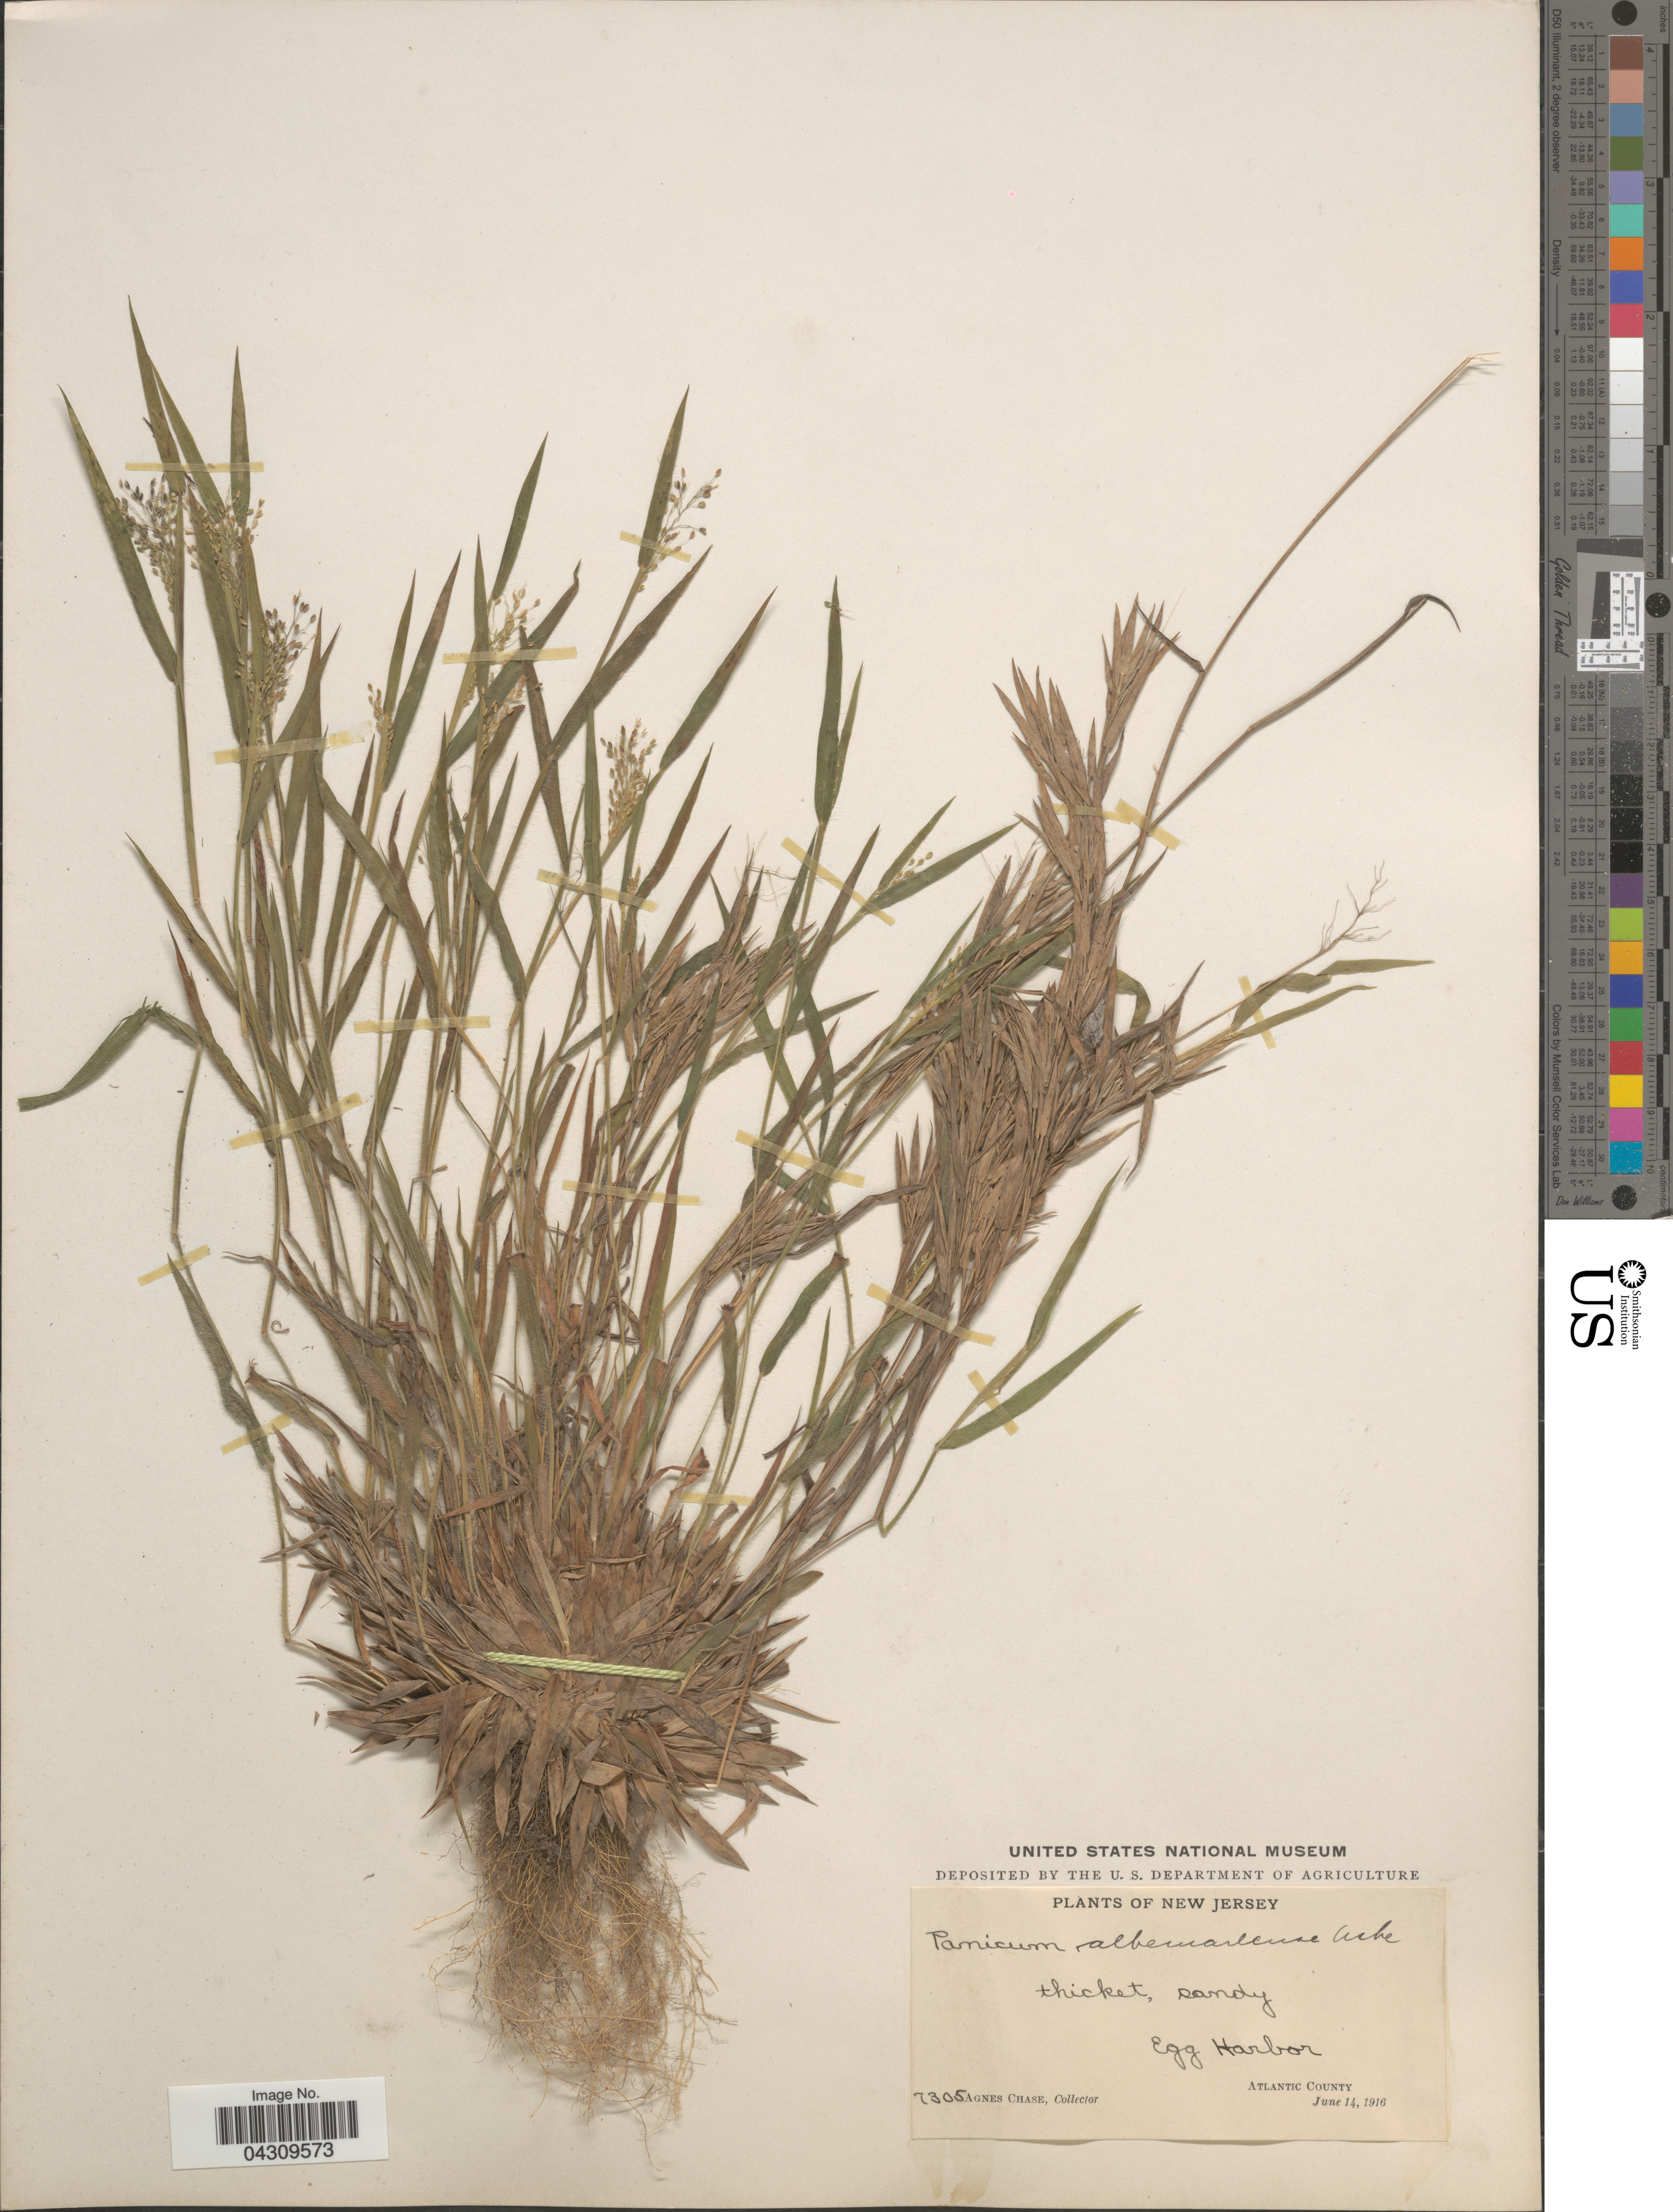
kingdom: Plantae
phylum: Tracheophyta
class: Liliopsida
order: Poales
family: Poaceae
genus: Dichanthelium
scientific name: Dichanthelium acuminatum var. acuminatum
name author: (Sw.) Gould & C.A. Clark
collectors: A. Chase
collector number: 7305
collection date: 1916-06-14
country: United States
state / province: New Jersey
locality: Egg Harbor. Atlantic County.